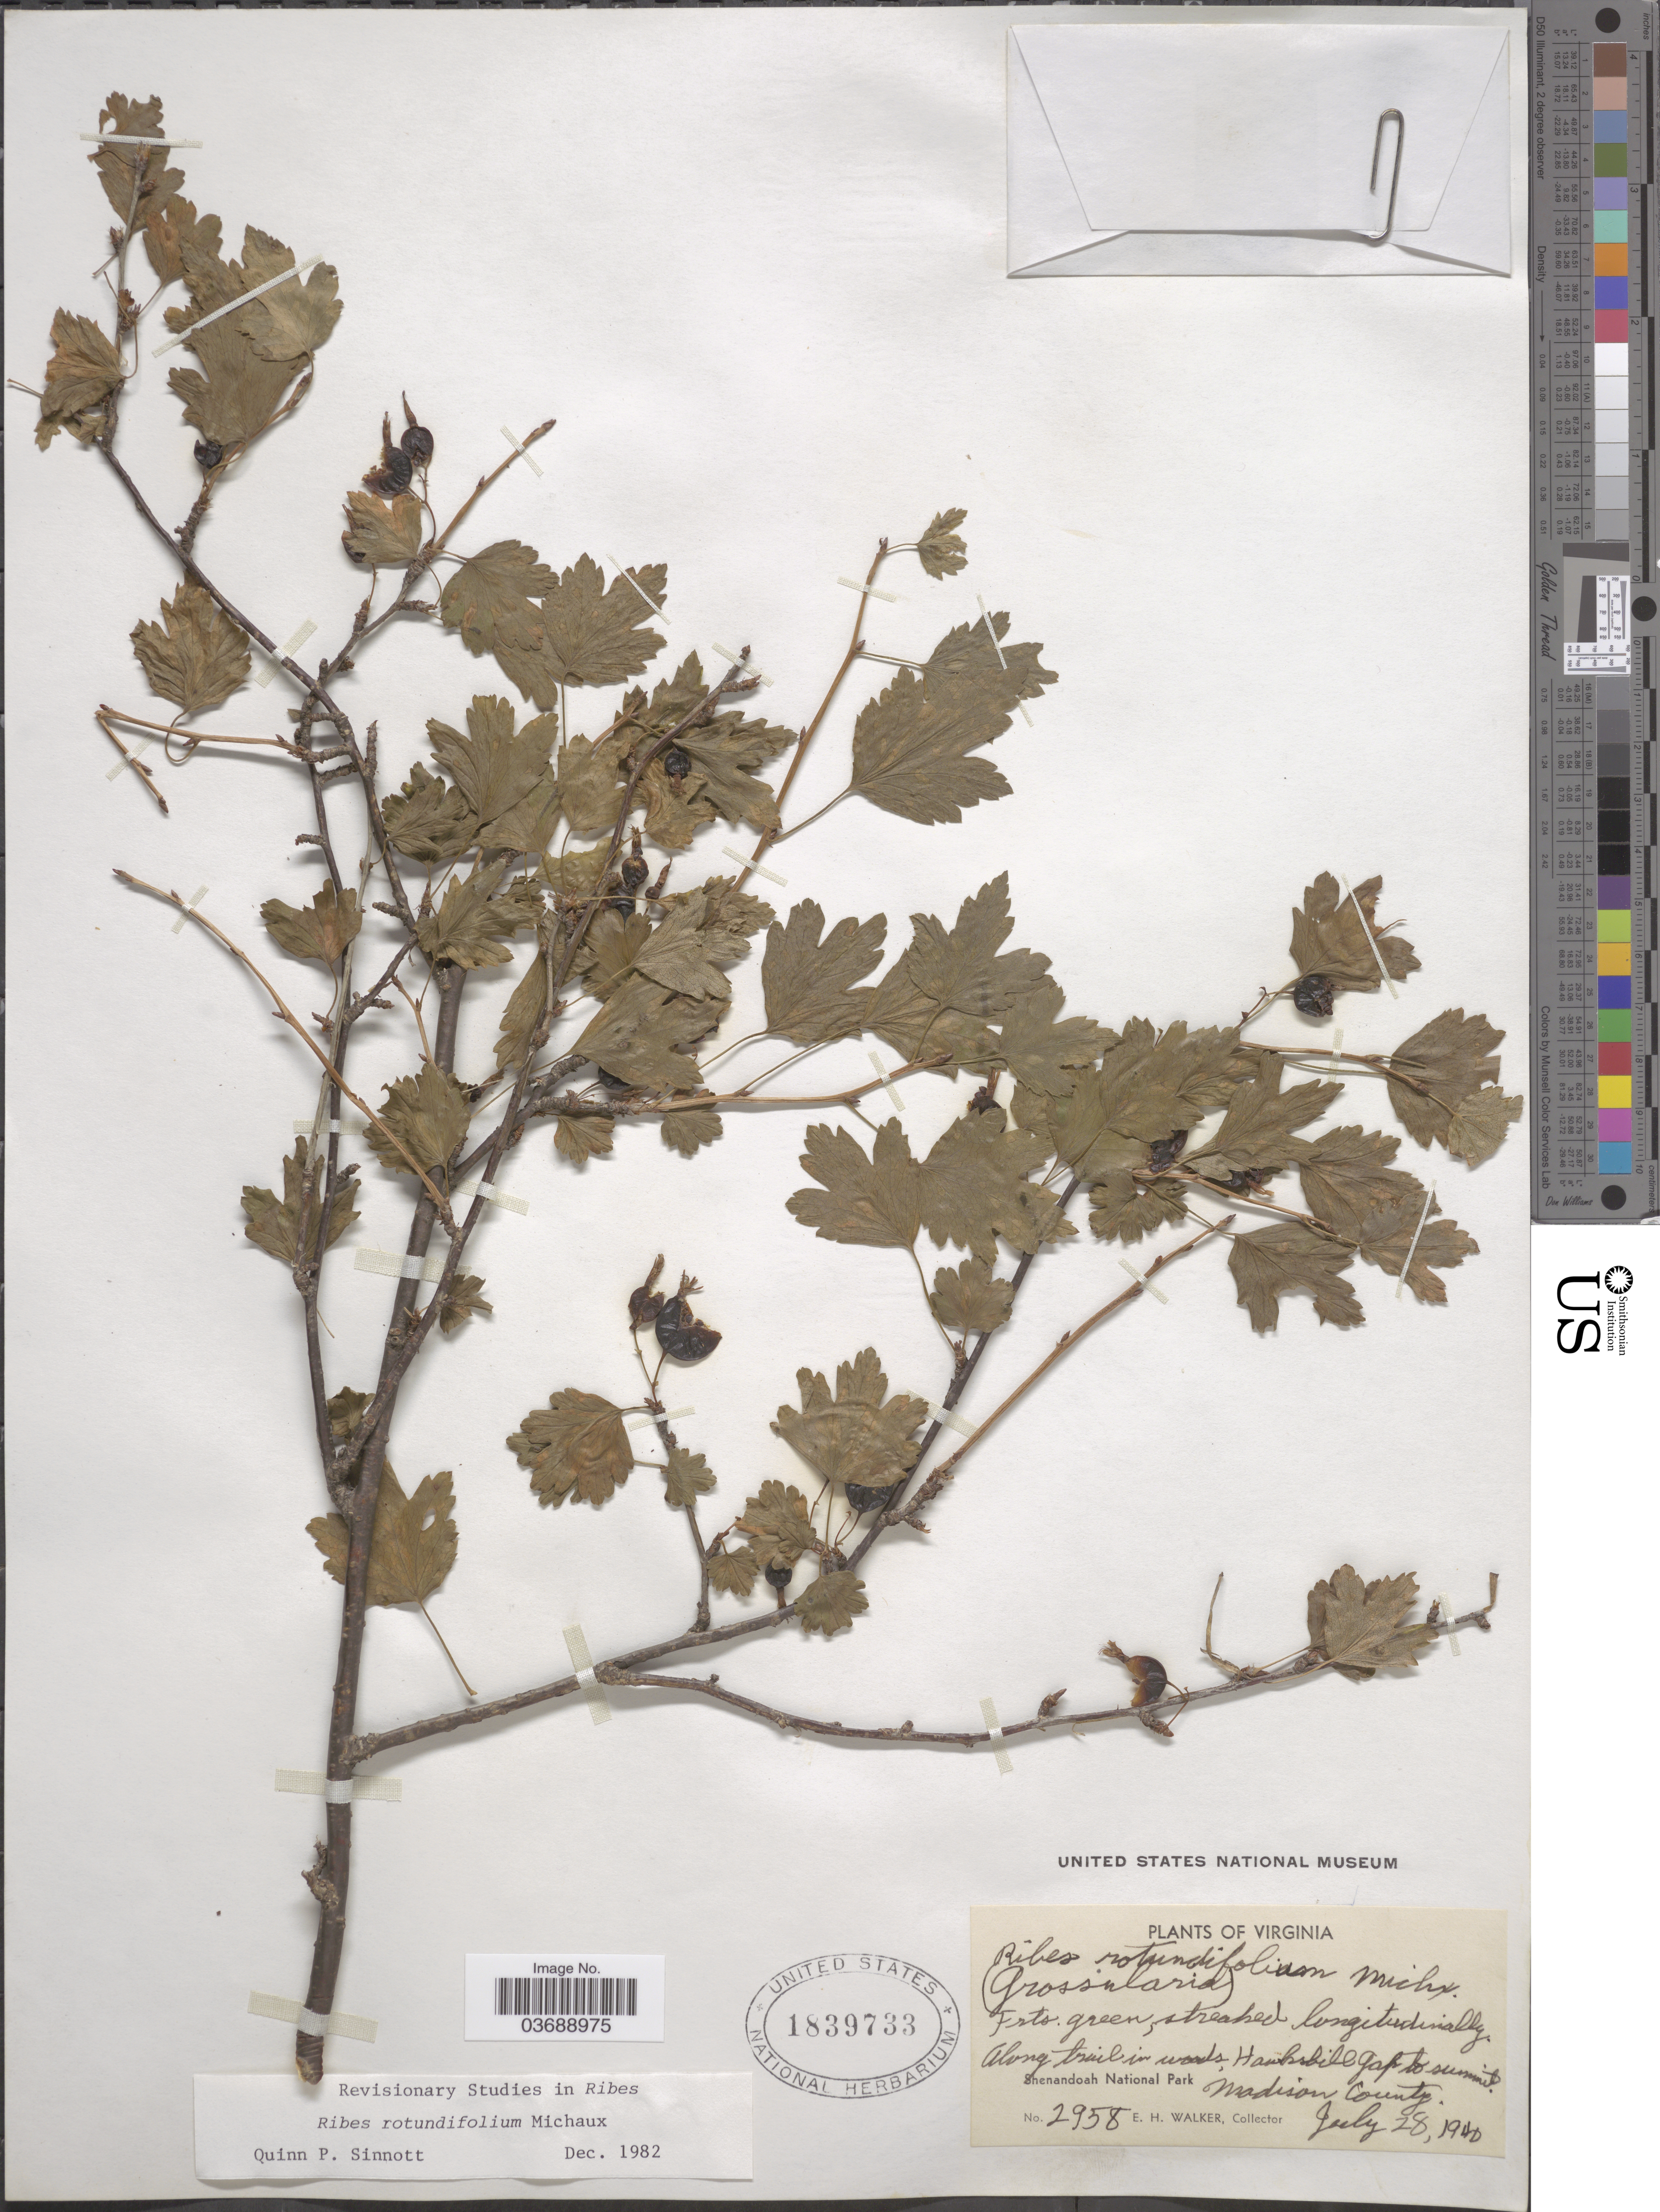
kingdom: Plantae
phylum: Tracheophyta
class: Magnoliopsida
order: Saxifragales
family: Grossulariaceae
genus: Ribes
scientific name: Ribes rotundifolium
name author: Michx.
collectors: E. H. Walker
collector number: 2958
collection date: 1940-07-28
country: United States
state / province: Virginia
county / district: Madison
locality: Along trail in woods, Hawksbill Gap to summit. Madison County. Shenandoah National Park.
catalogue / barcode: US 1839733